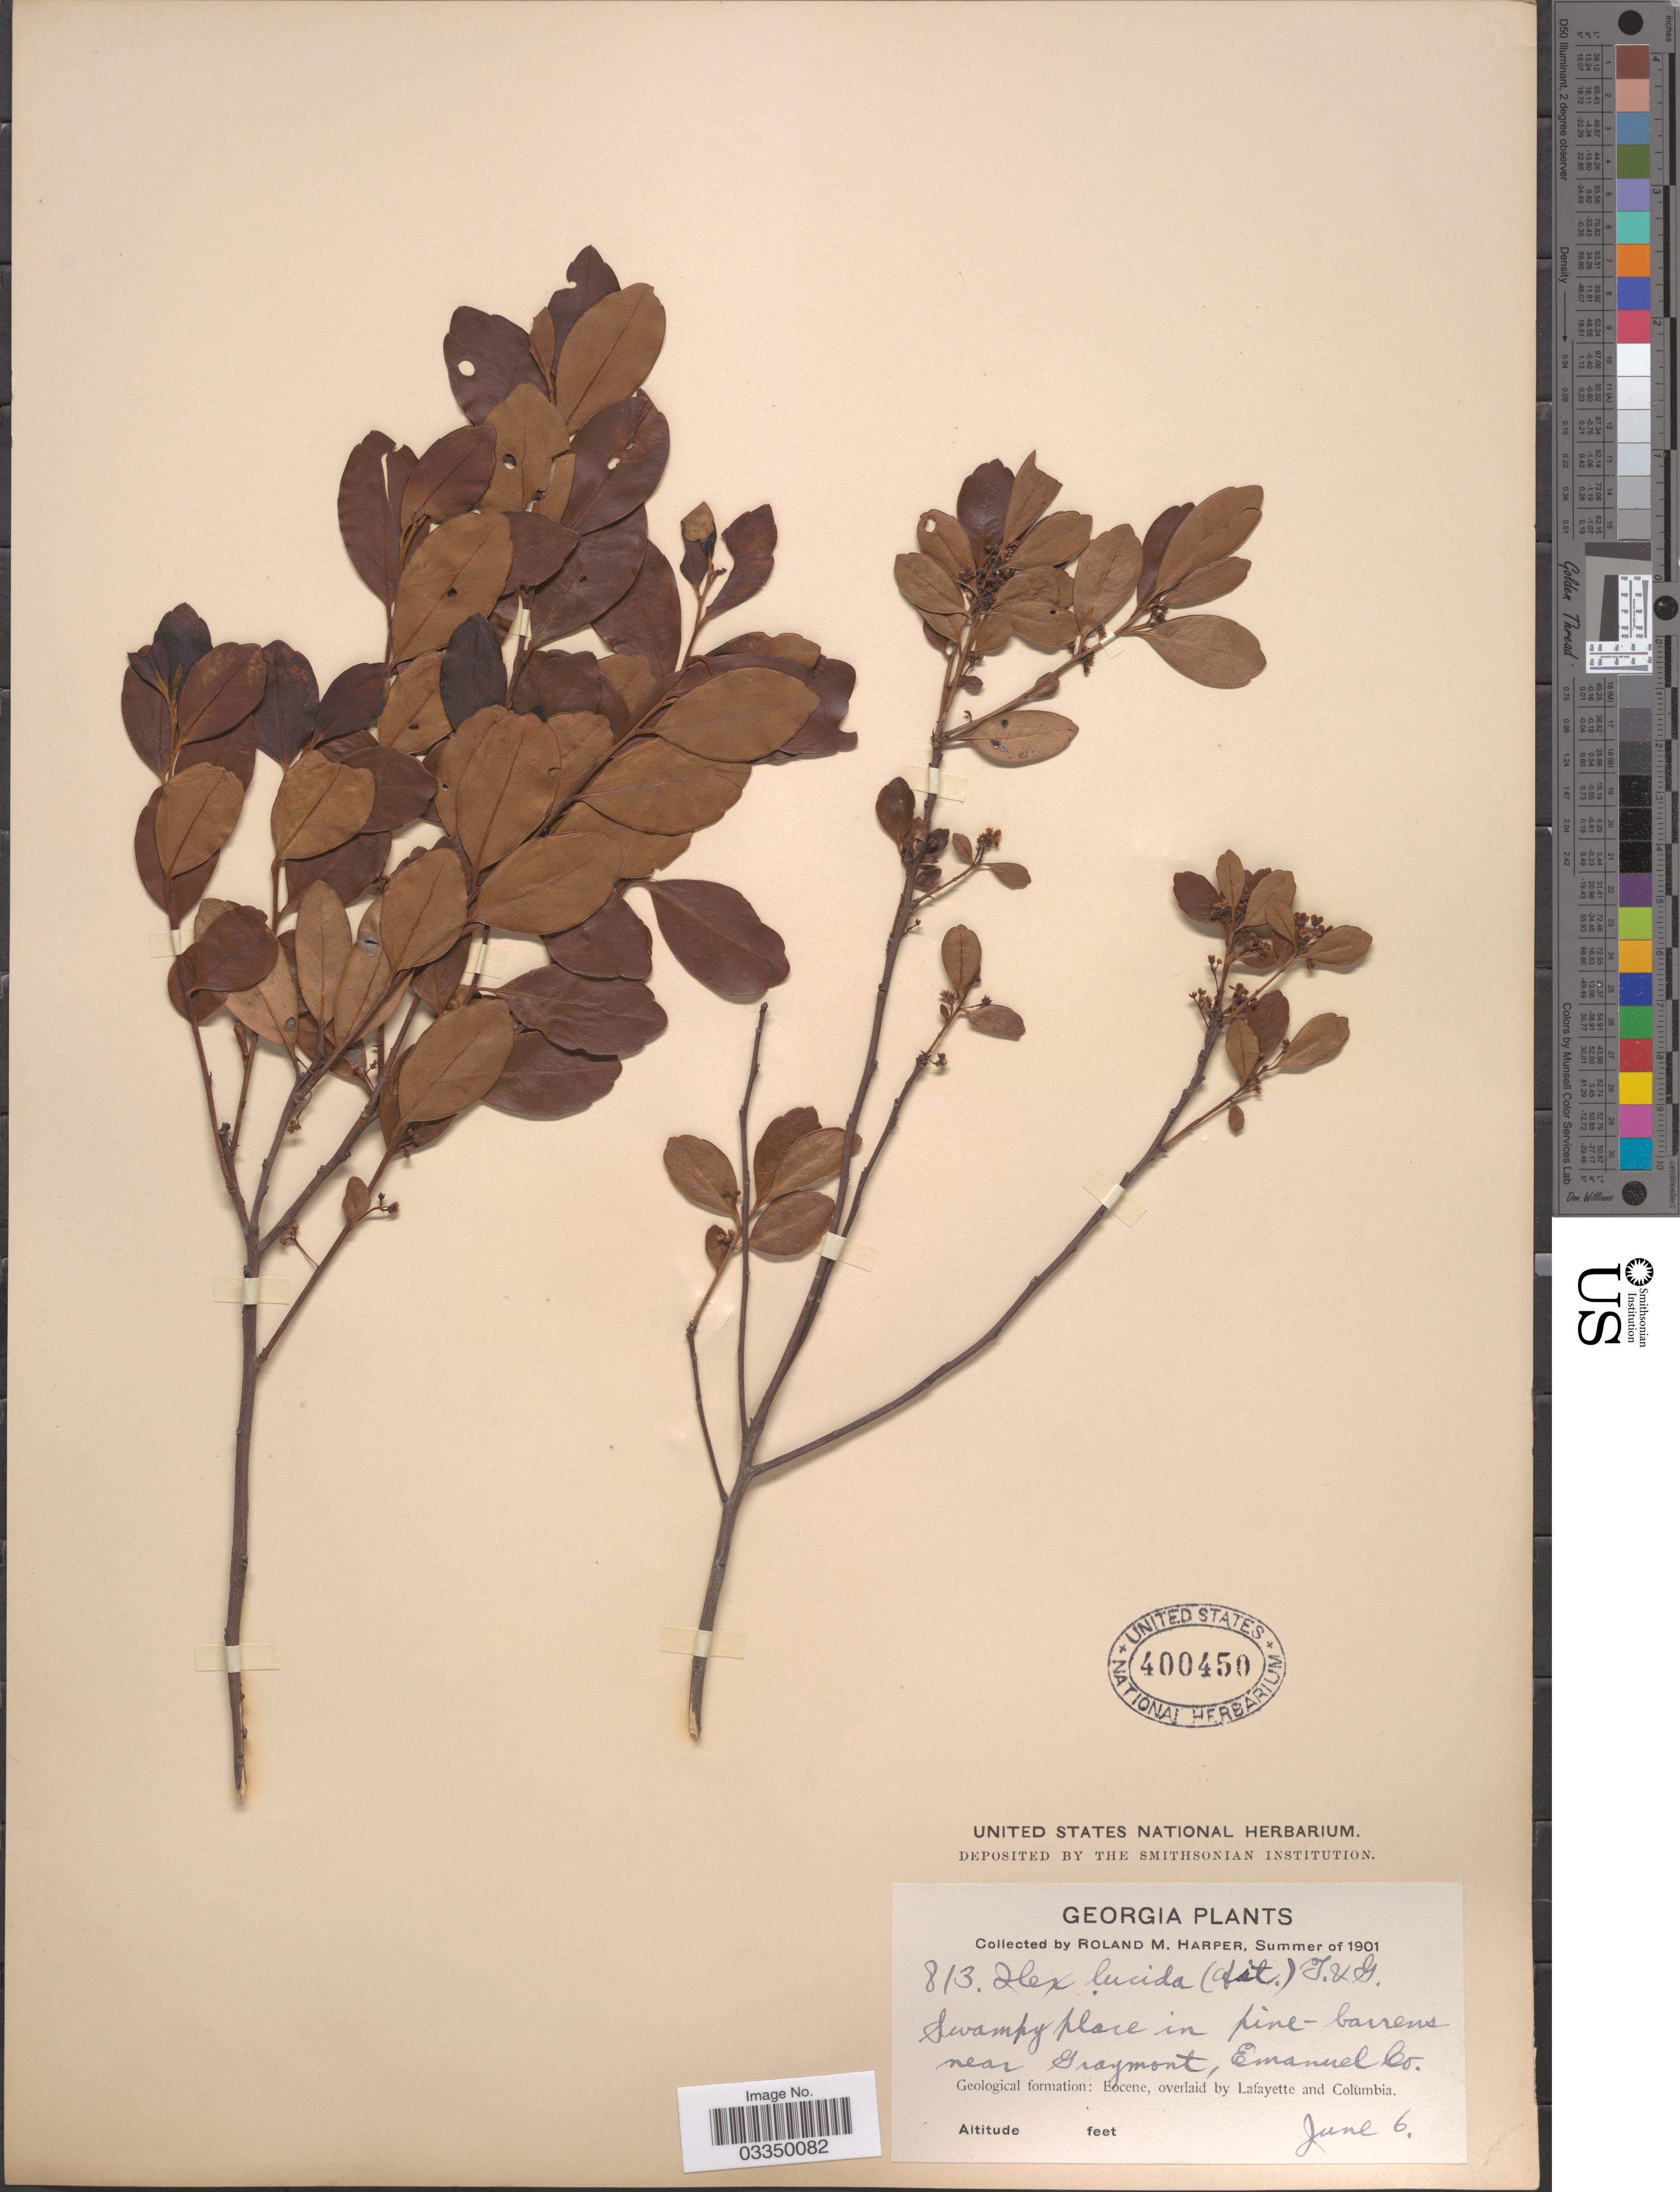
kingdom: Plantae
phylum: Tracheophyta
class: Magnoliopsida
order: Aquifoliales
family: Aquifoliaceae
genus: Ilex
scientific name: Ilex lucida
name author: Torr. & A. Gray ex S. Watson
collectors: R. M. Harper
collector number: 813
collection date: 1901-06-06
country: United States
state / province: Georgia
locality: Swampy place in pine-barrens near Graymont, Emanuel Co.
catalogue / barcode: US 400450